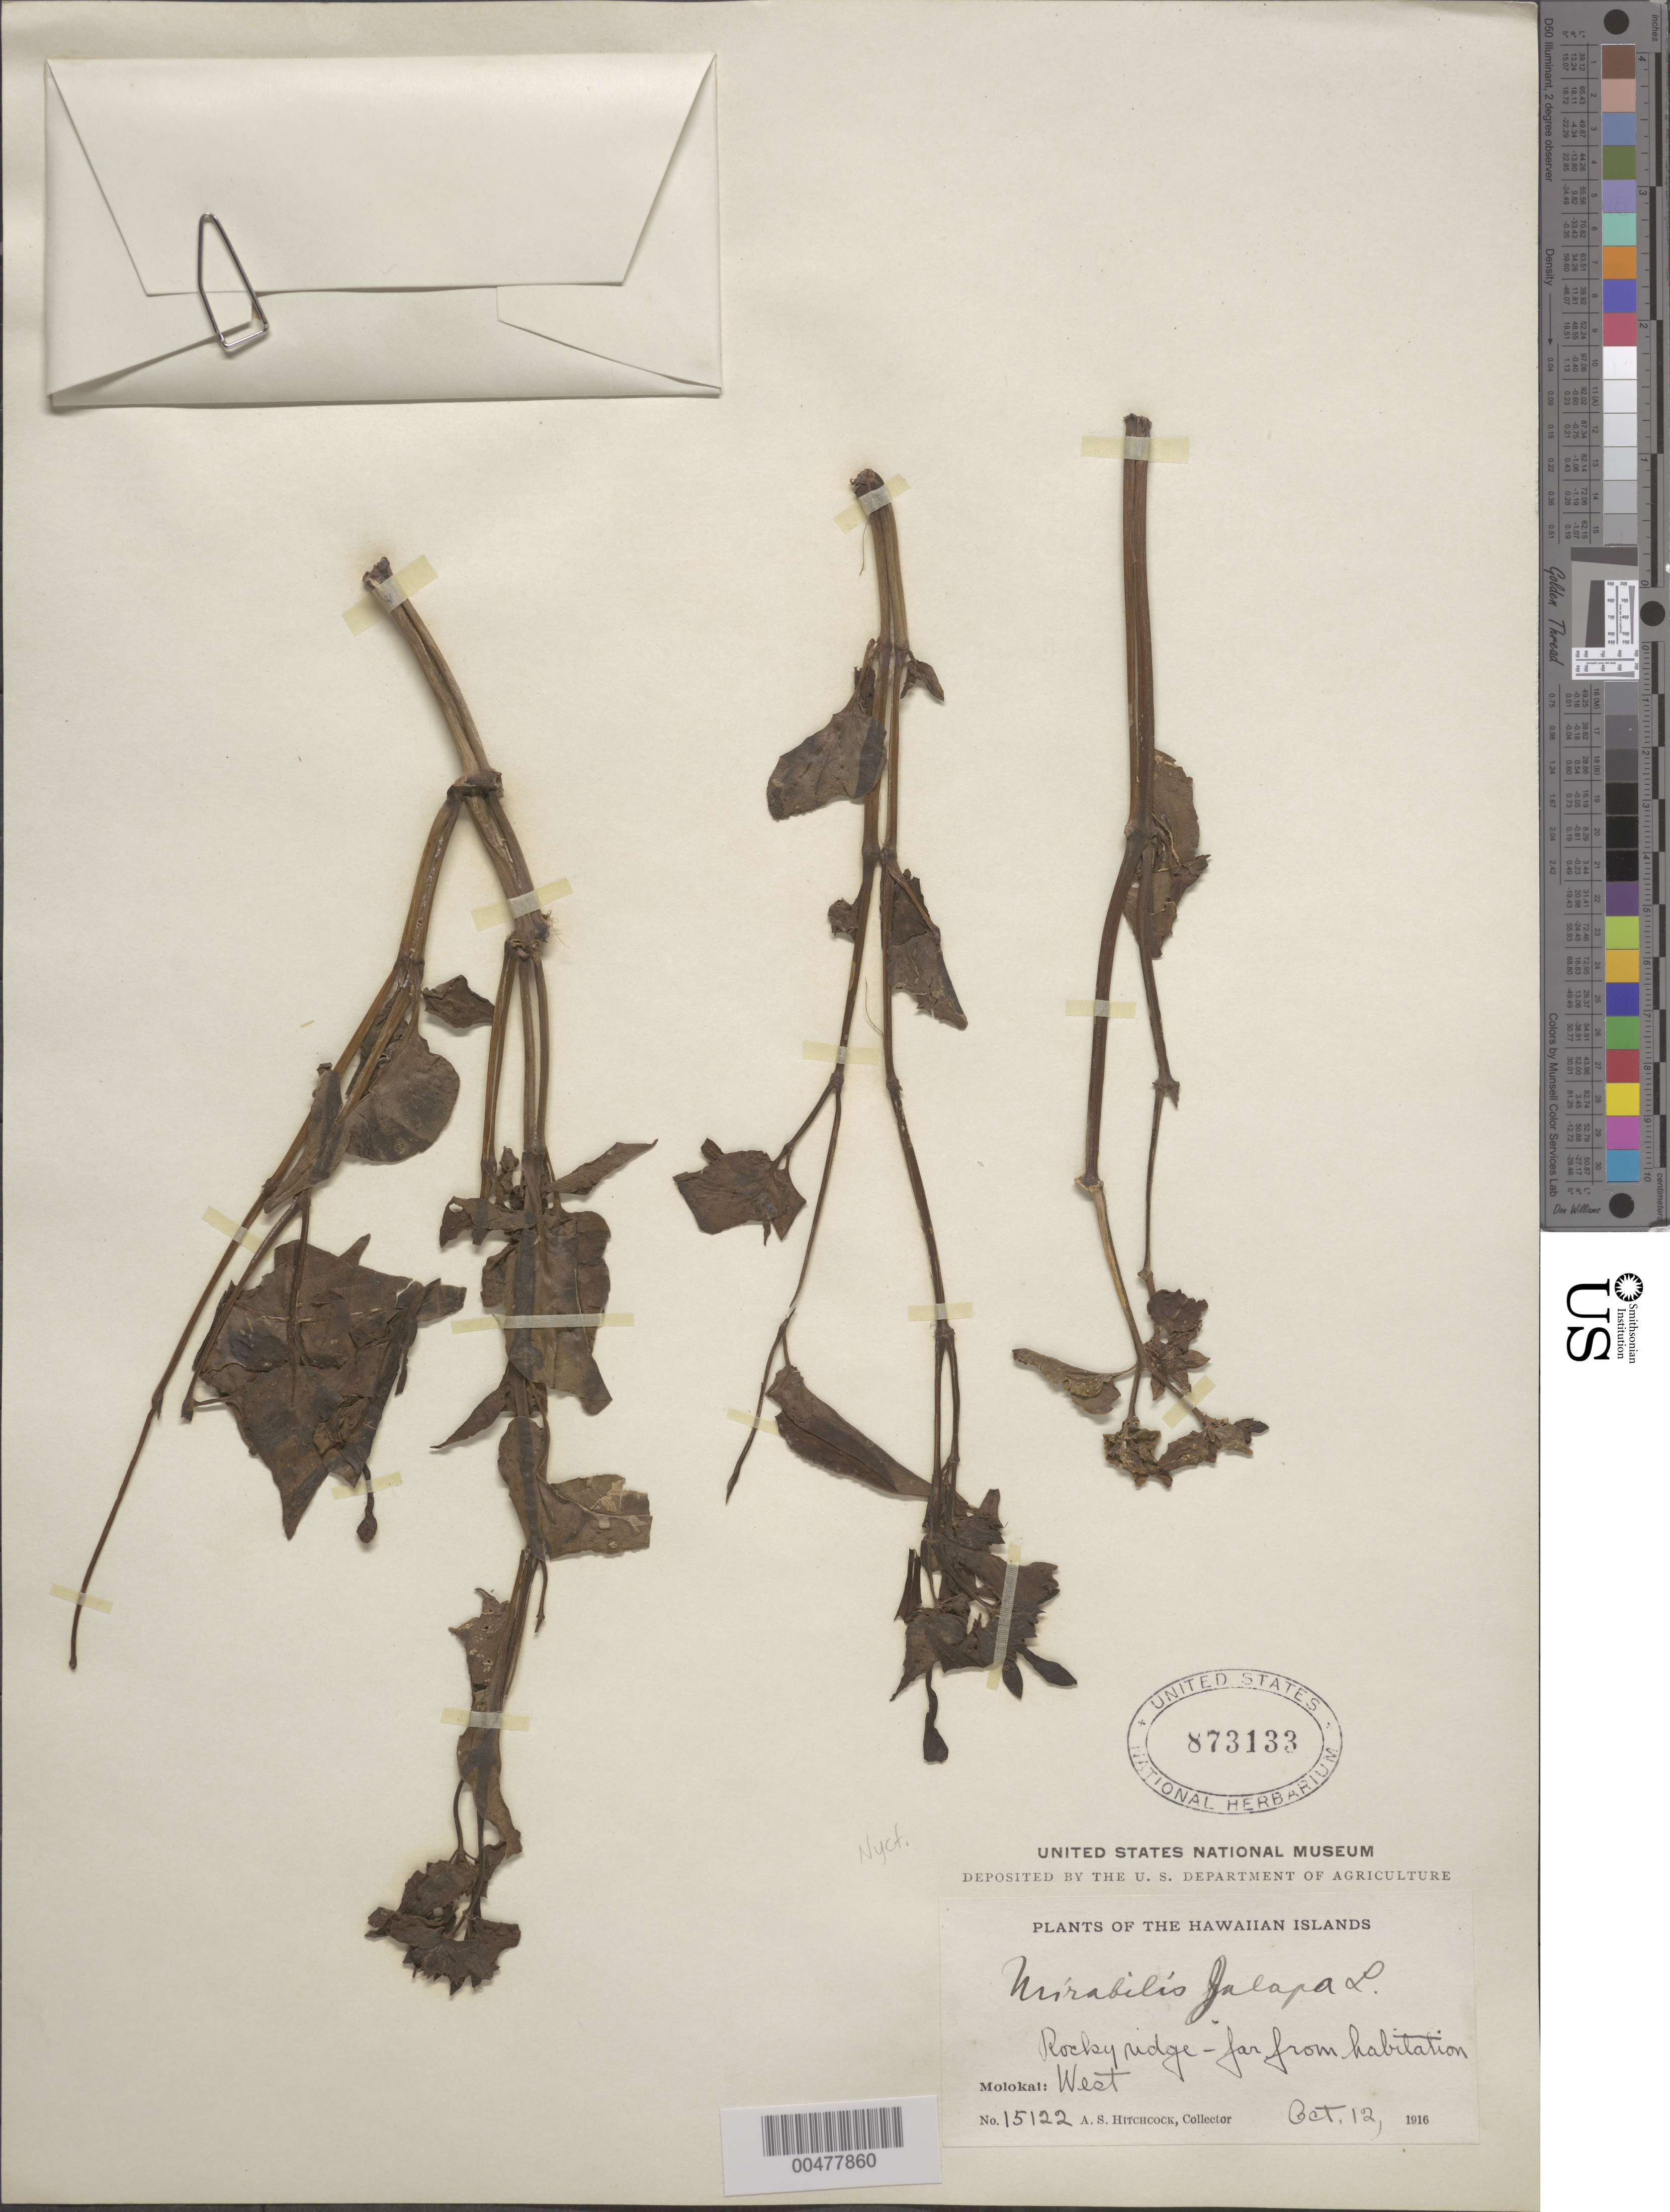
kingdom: Plantae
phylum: Tracheophyta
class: Magnoliopsida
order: Caryophyllales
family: Nyctaginaceae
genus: Mirabilis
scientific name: Mirabilis jalapa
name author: L.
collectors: A. S. Hitchcock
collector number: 15122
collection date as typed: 12 Oct 1916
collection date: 1916-10-12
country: United States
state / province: Hawaii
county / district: Maui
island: Moloka'i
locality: W Molokai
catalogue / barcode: US 873133